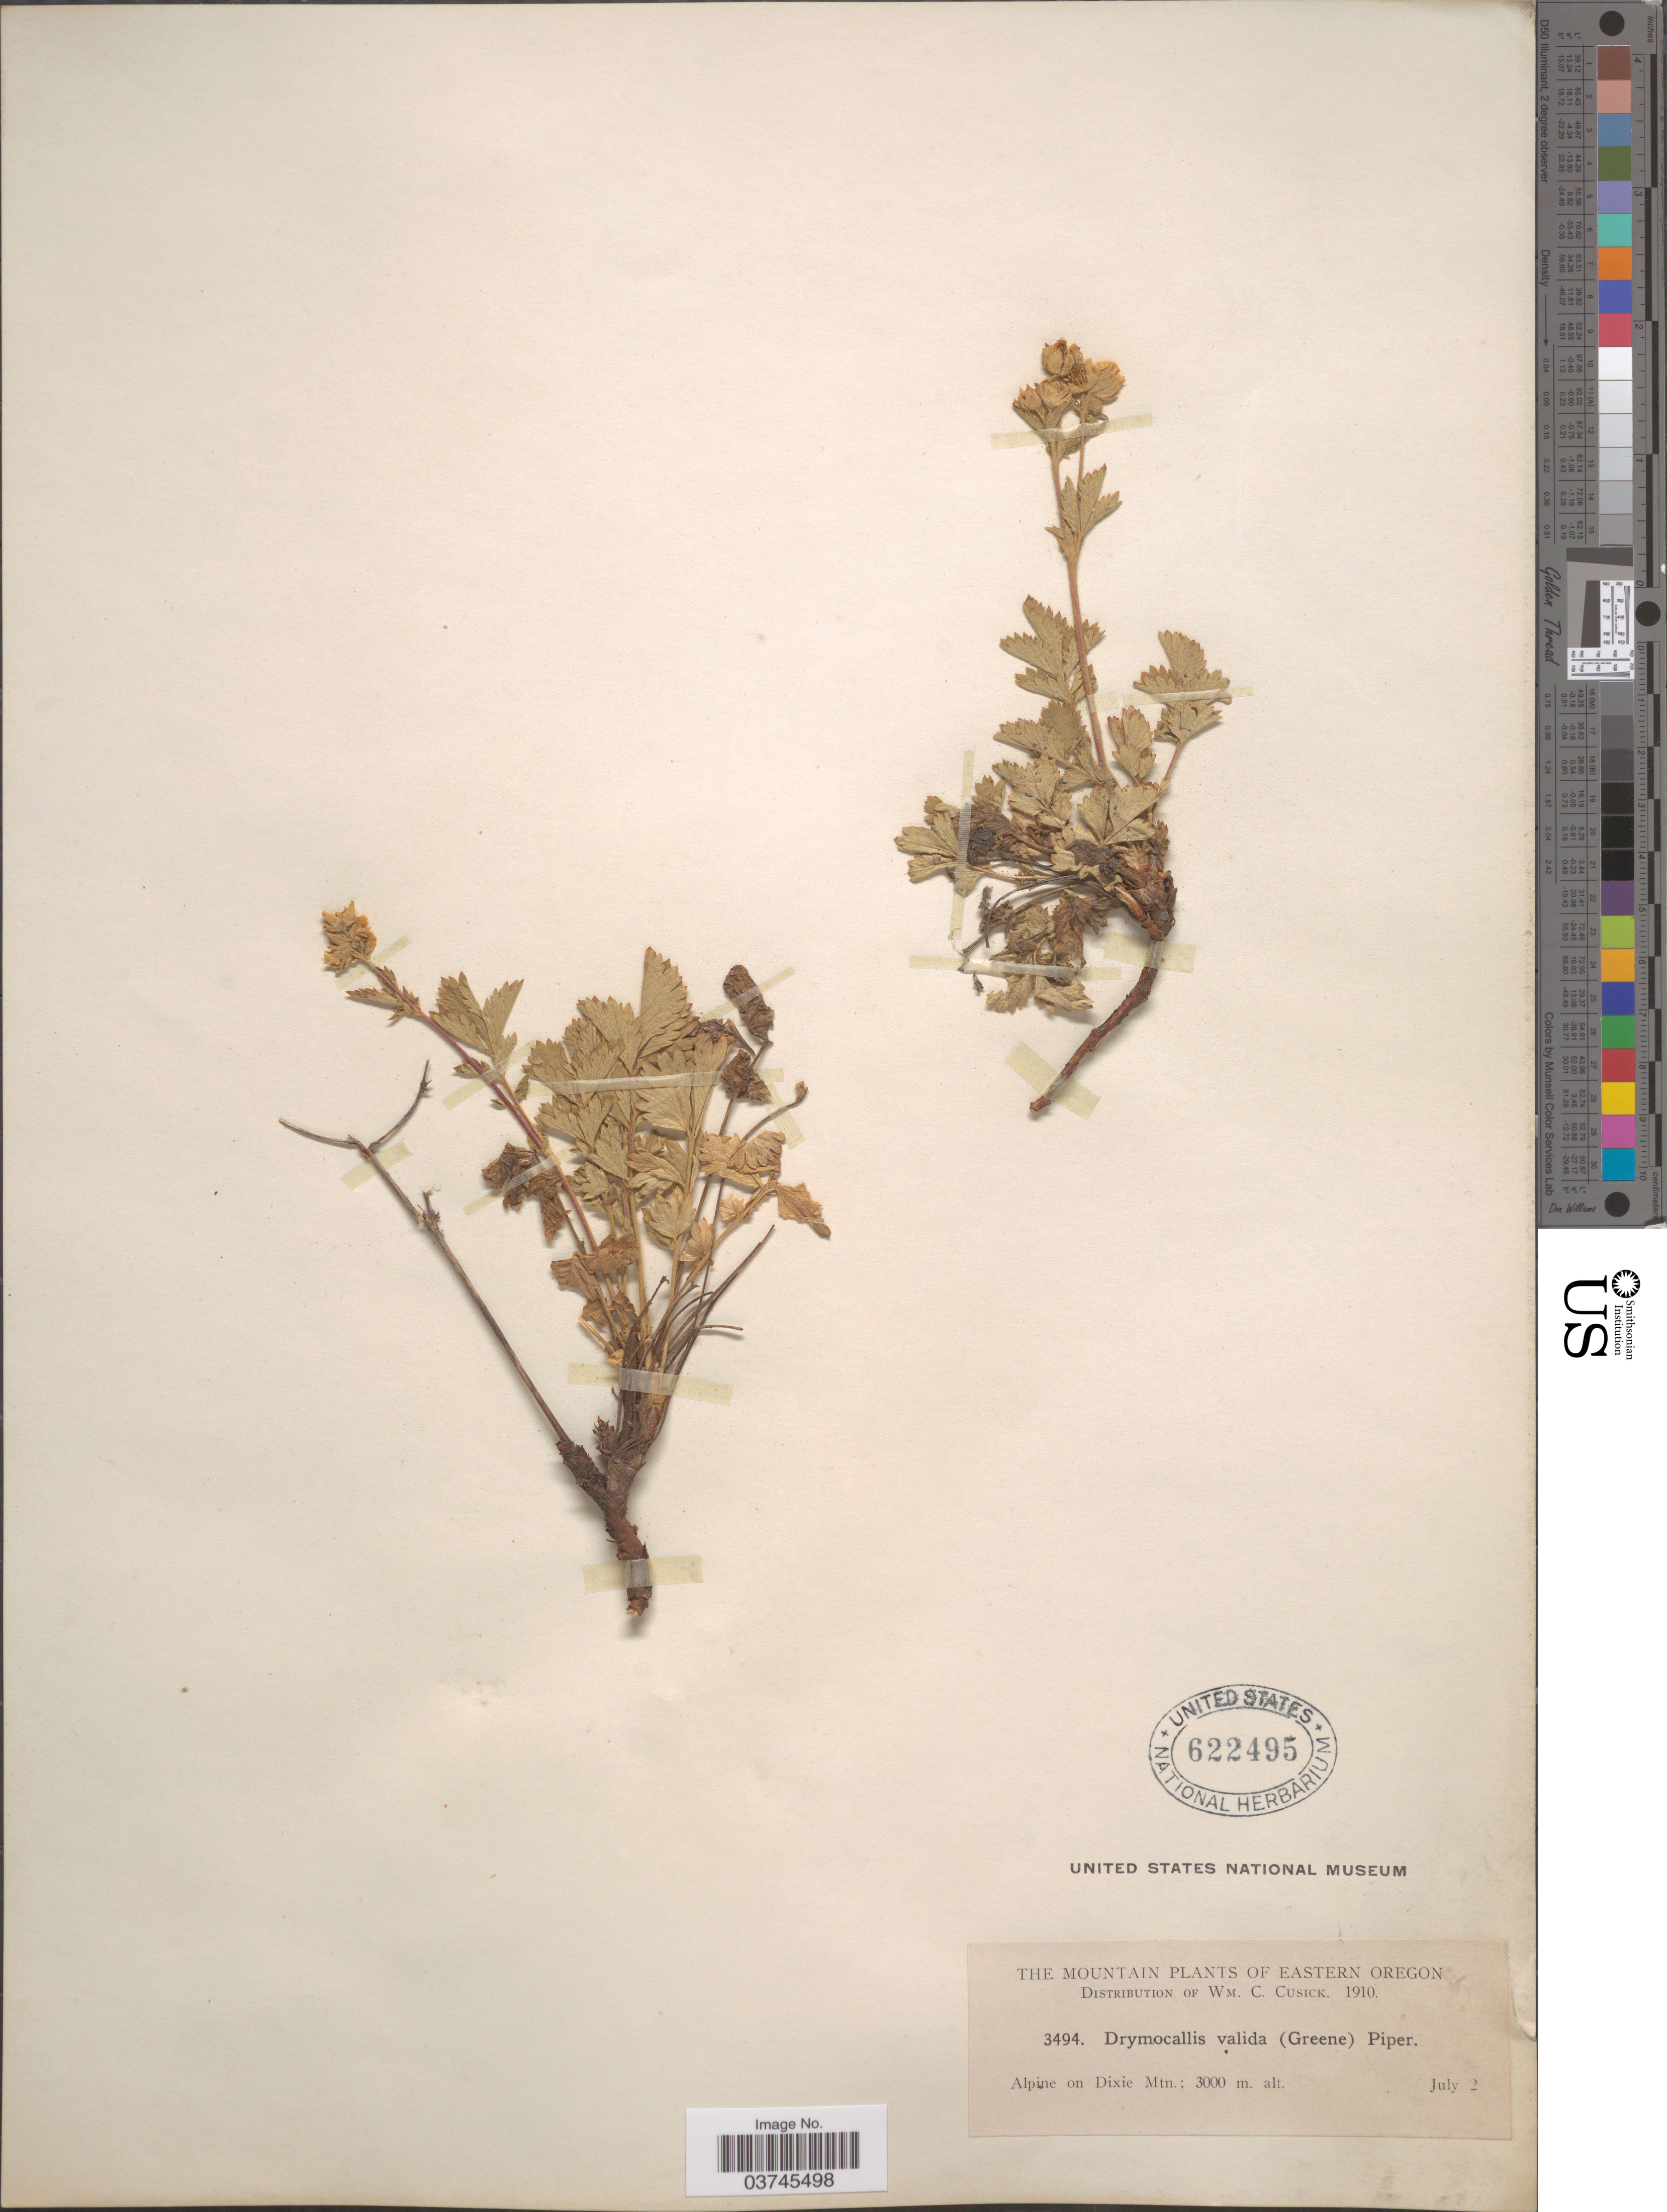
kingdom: Plantae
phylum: Tracheophyta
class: Magnoliopsida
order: Rosales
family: Rosaceae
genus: Drymocallis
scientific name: Drymocallis pseudorupestris var. saxicola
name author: Ertter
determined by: Halse, R. R.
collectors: W. C. Cusick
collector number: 3494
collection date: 1910-07-02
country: United States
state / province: Oregon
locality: Eastern Oregon. Alpine on Dixie Mtn.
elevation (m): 3000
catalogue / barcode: US 622495